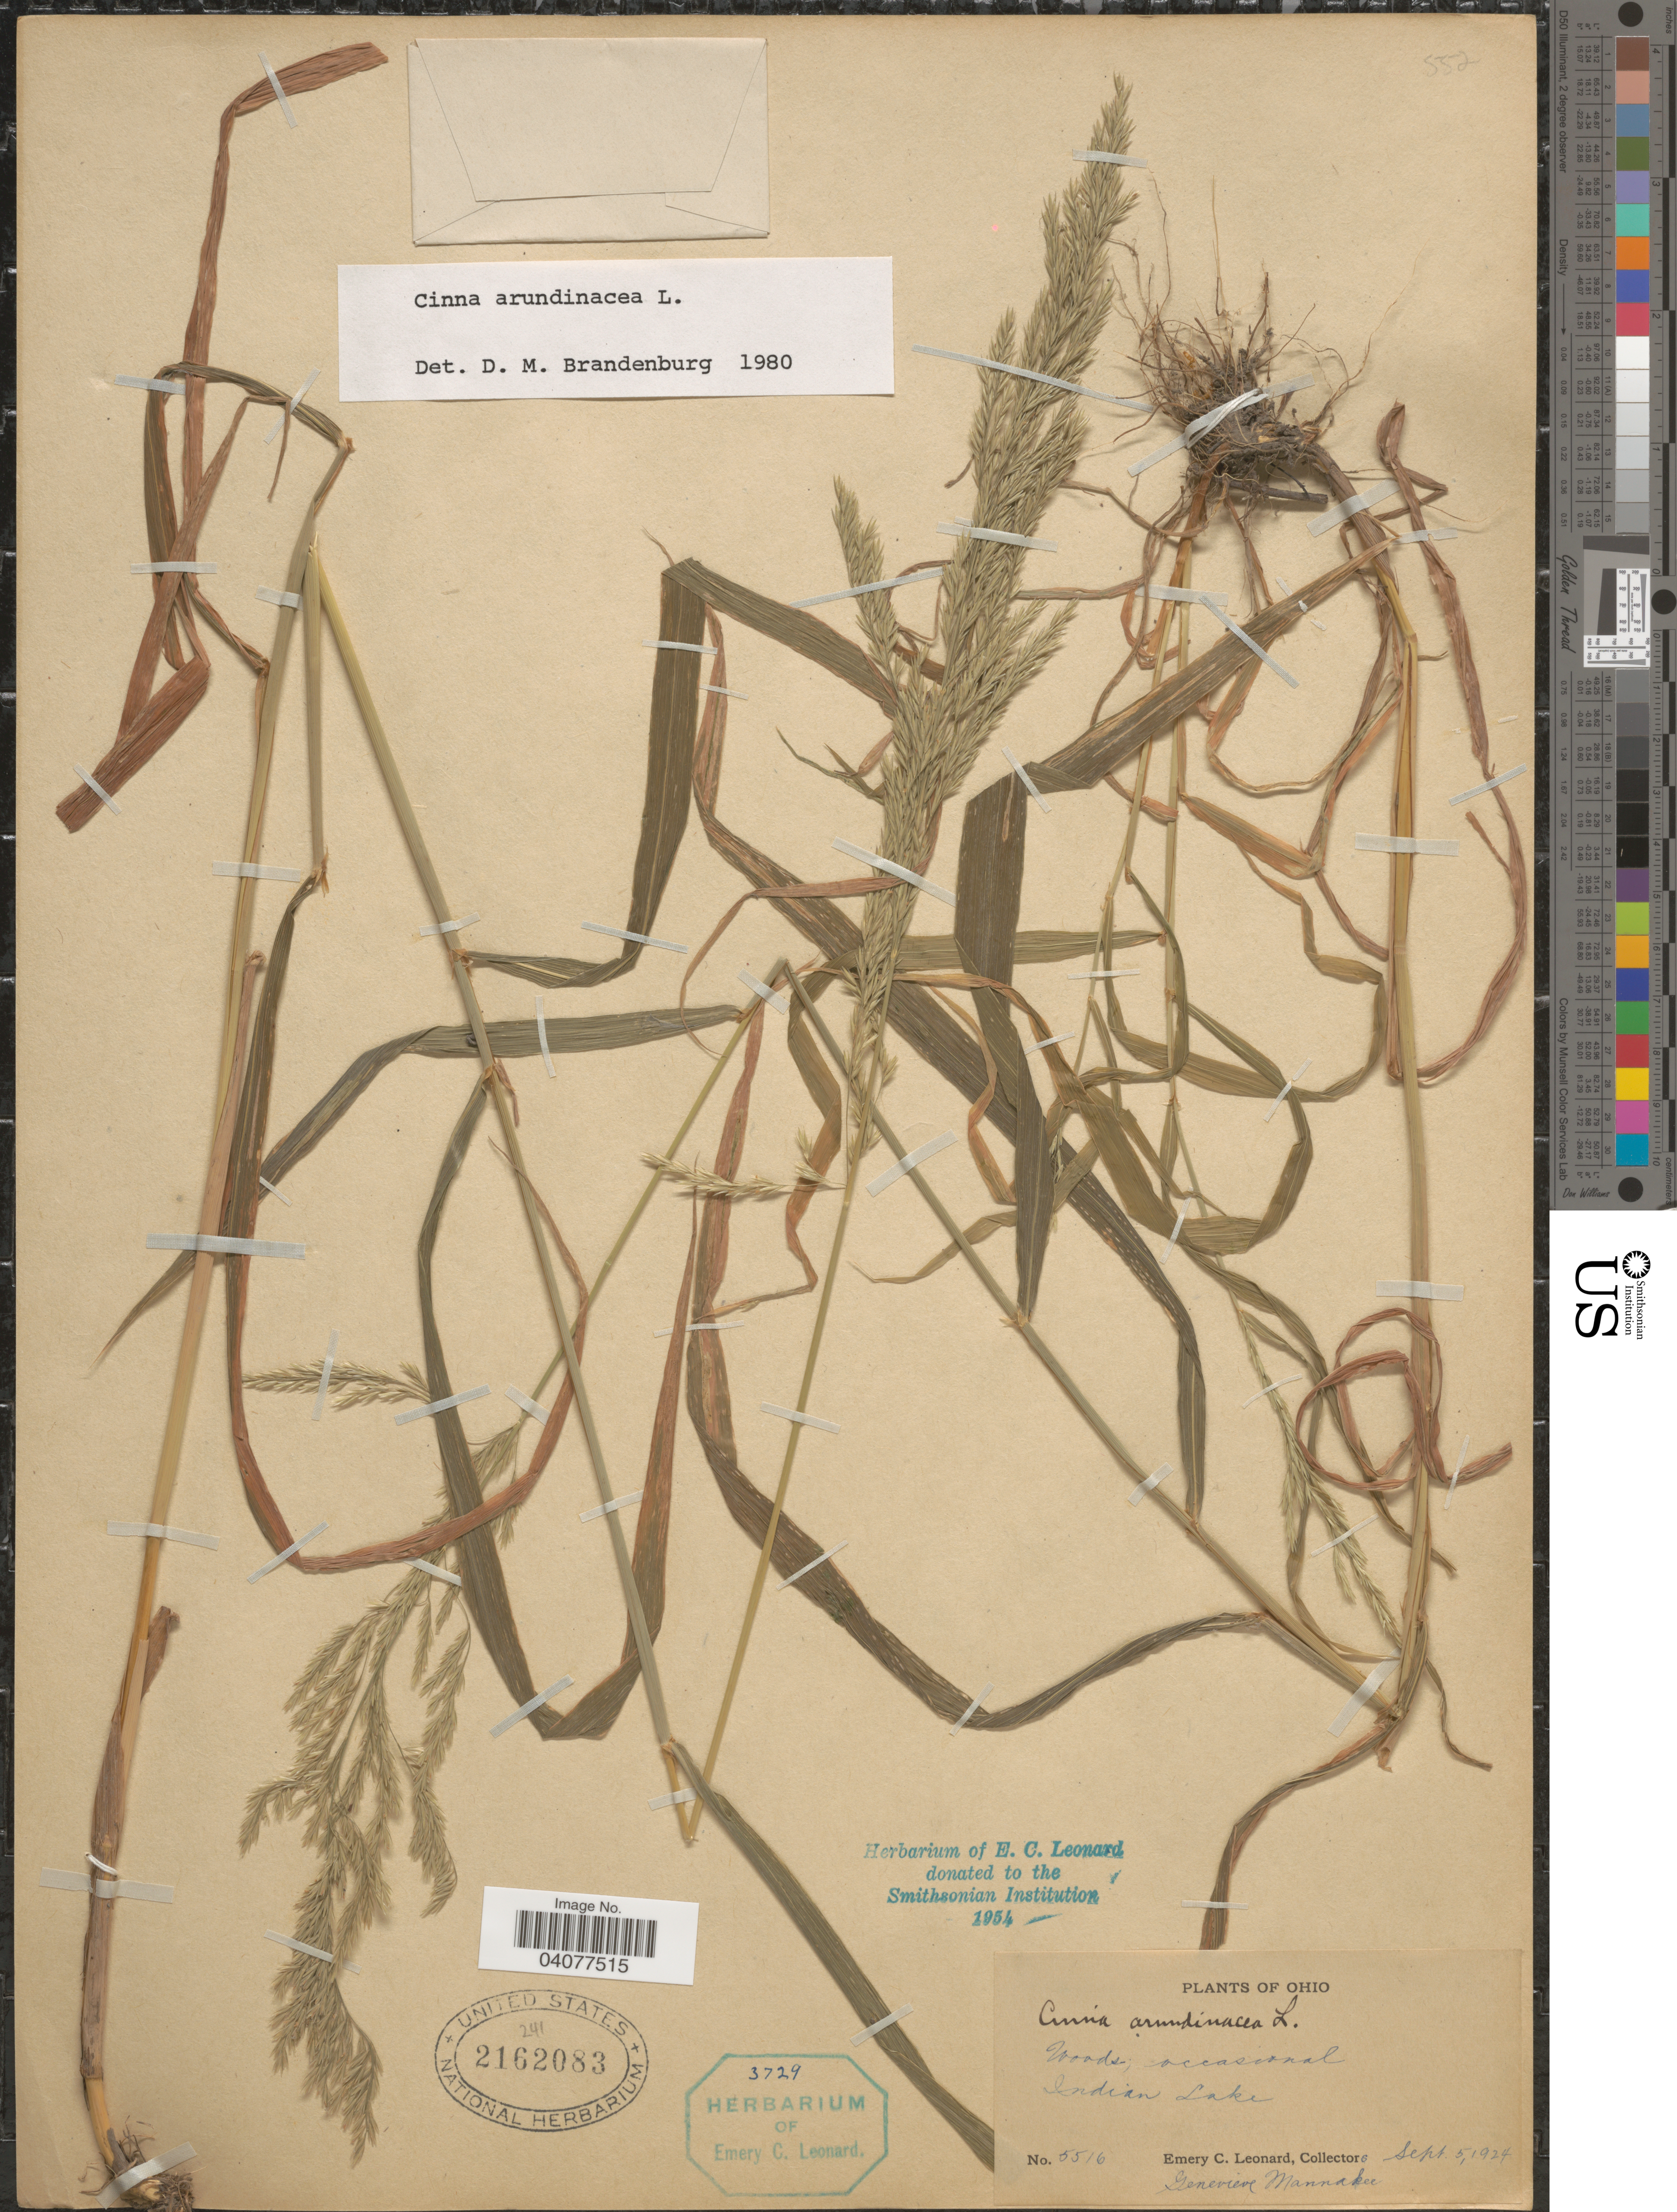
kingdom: Plantae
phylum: Tracheophyta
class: Liliopsida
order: Poales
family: Poaceae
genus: Cinna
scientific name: Cinna arundinacea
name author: L.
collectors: E. C. Leonard & G. Mannakee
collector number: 5516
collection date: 1924-09-05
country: United States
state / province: Ohio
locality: Woods, occasional. Indian Lake.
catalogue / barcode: US 2162083